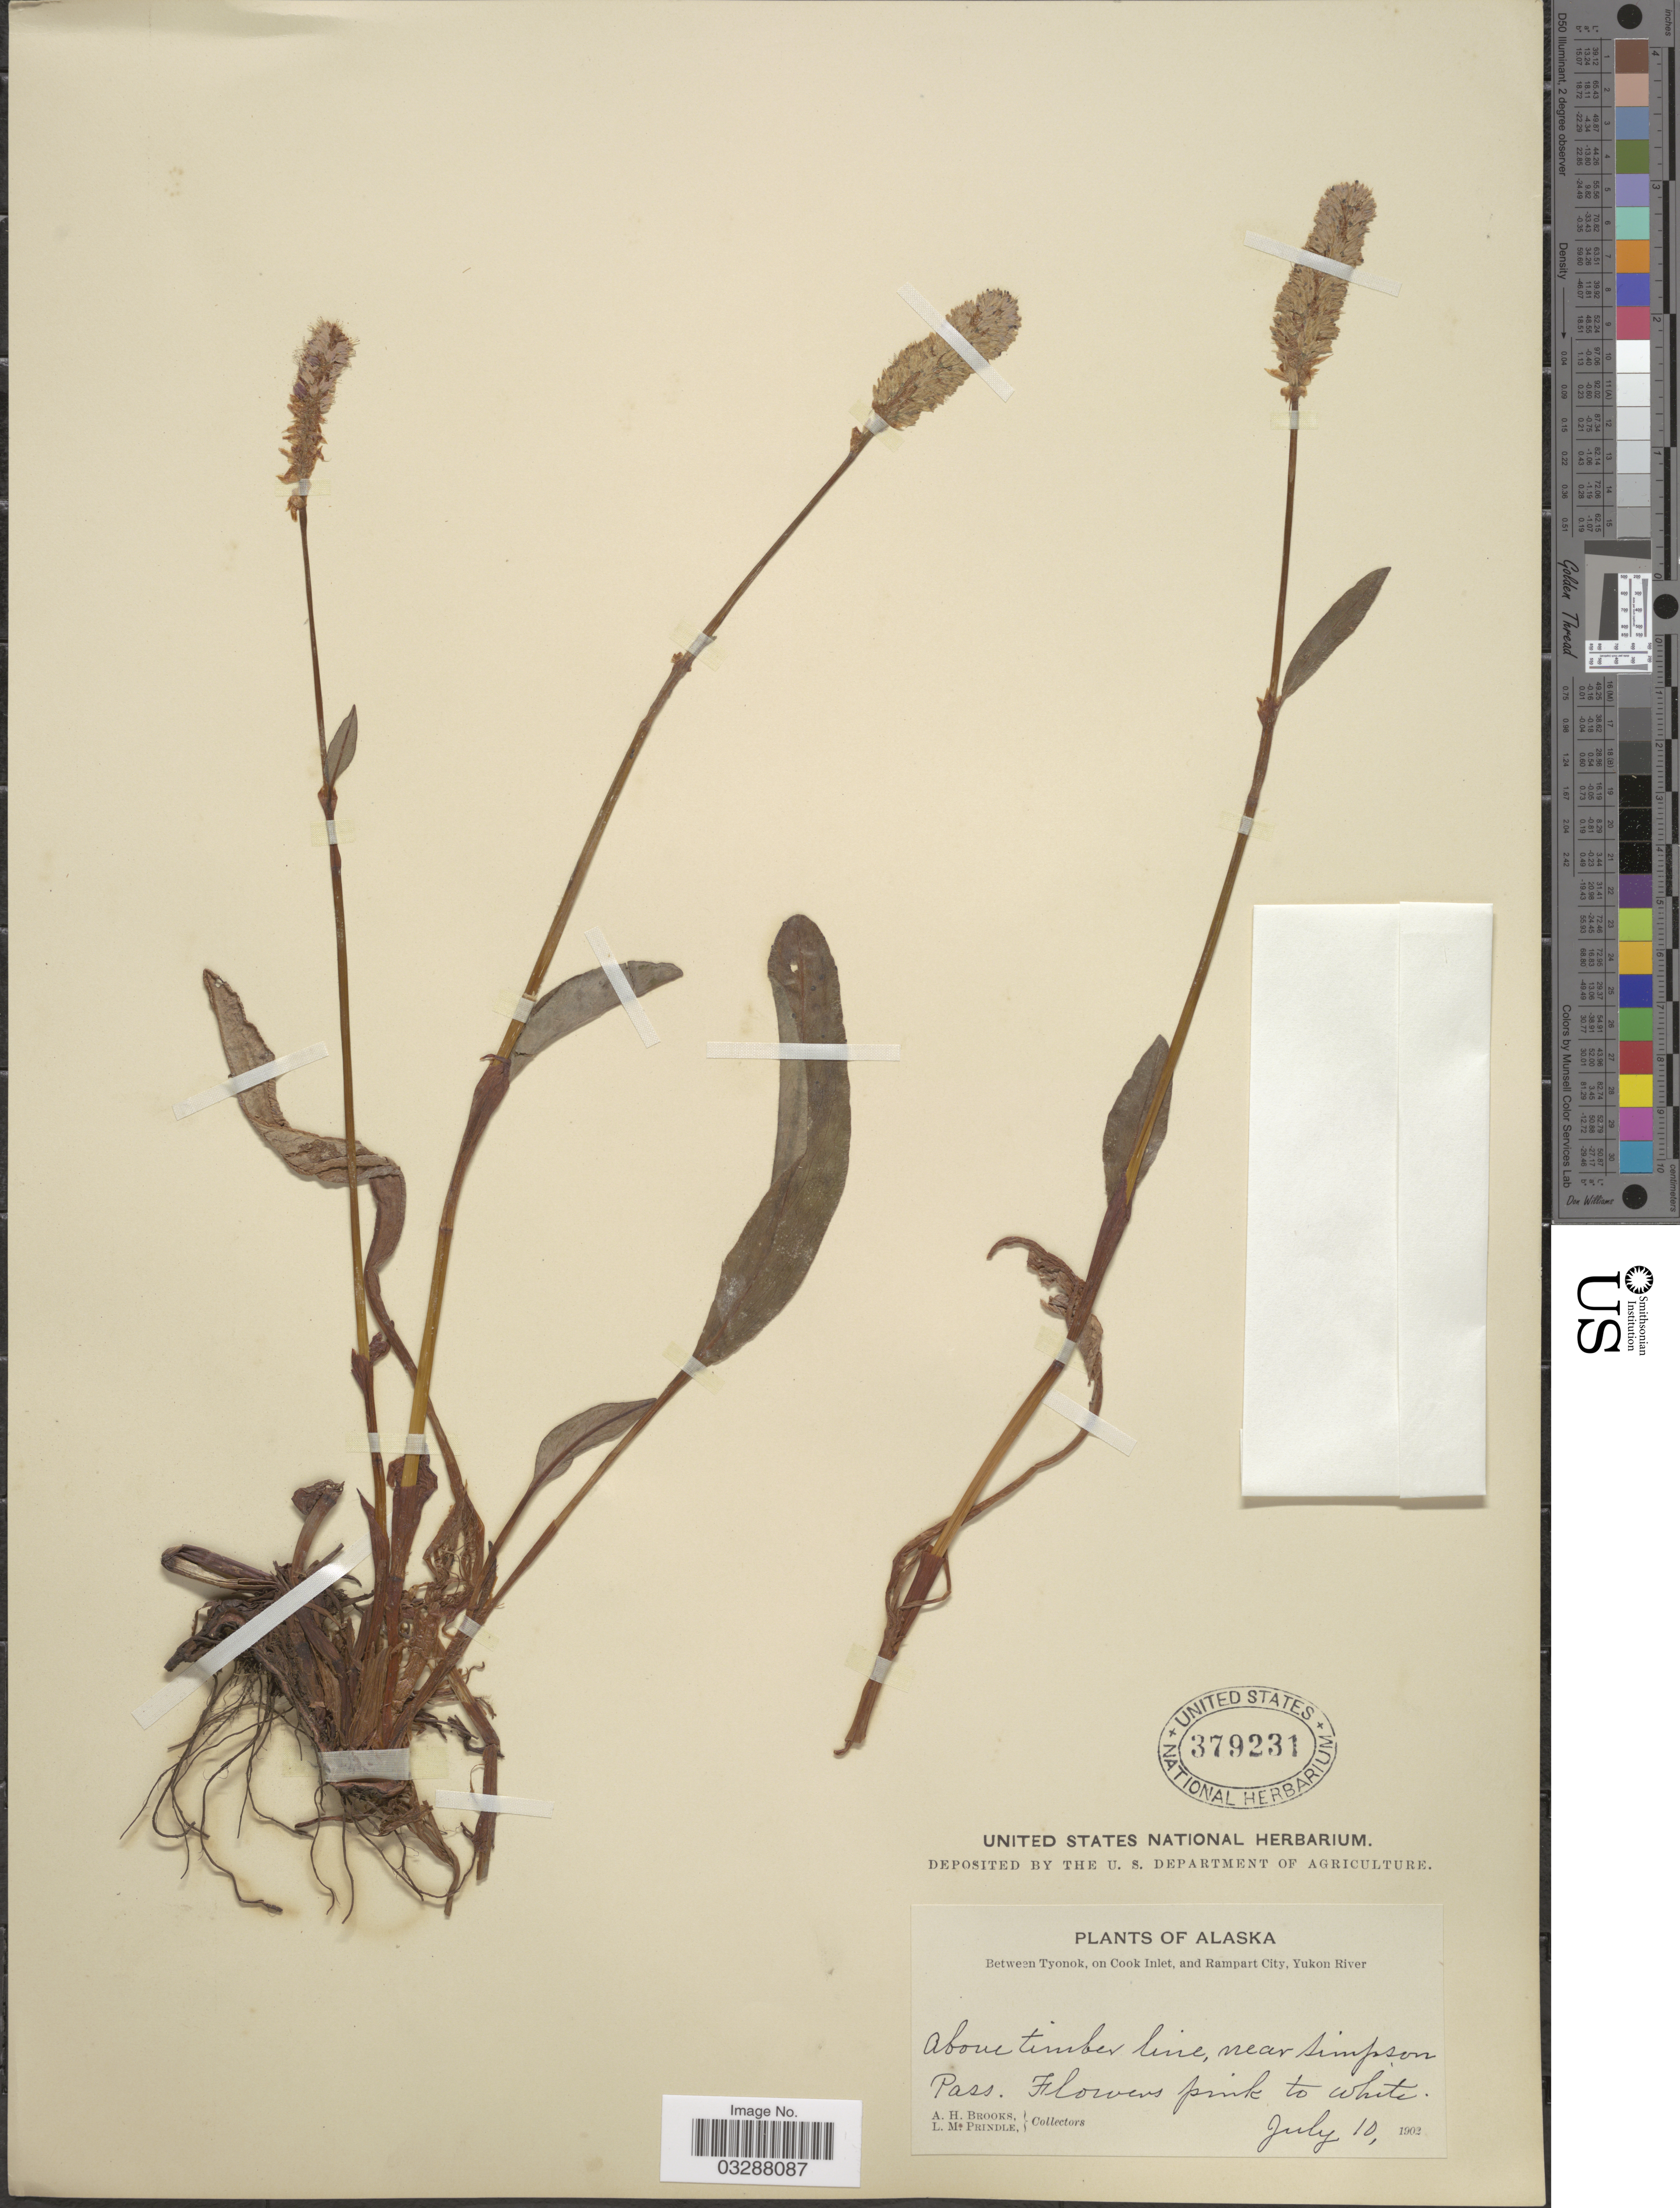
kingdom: Plantae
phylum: Tracheophyta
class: Magnoliopsida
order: Caryophyllales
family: Polygonaceae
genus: Bistorta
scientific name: Bistorta plumosa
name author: (Small) Greene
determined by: Strong, Mark T., (BOT), Smithsonian Institution - National Museum of Natural History (UNITED STATES)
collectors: A. Brooks & L. Prindle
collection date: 1902-07-10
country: United States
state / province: Alaska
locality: Between Tyonok, on Cook Inlet, and Rampart City, Yukon River. Above timber line, near Simpson Pass.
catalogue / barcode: US 379231